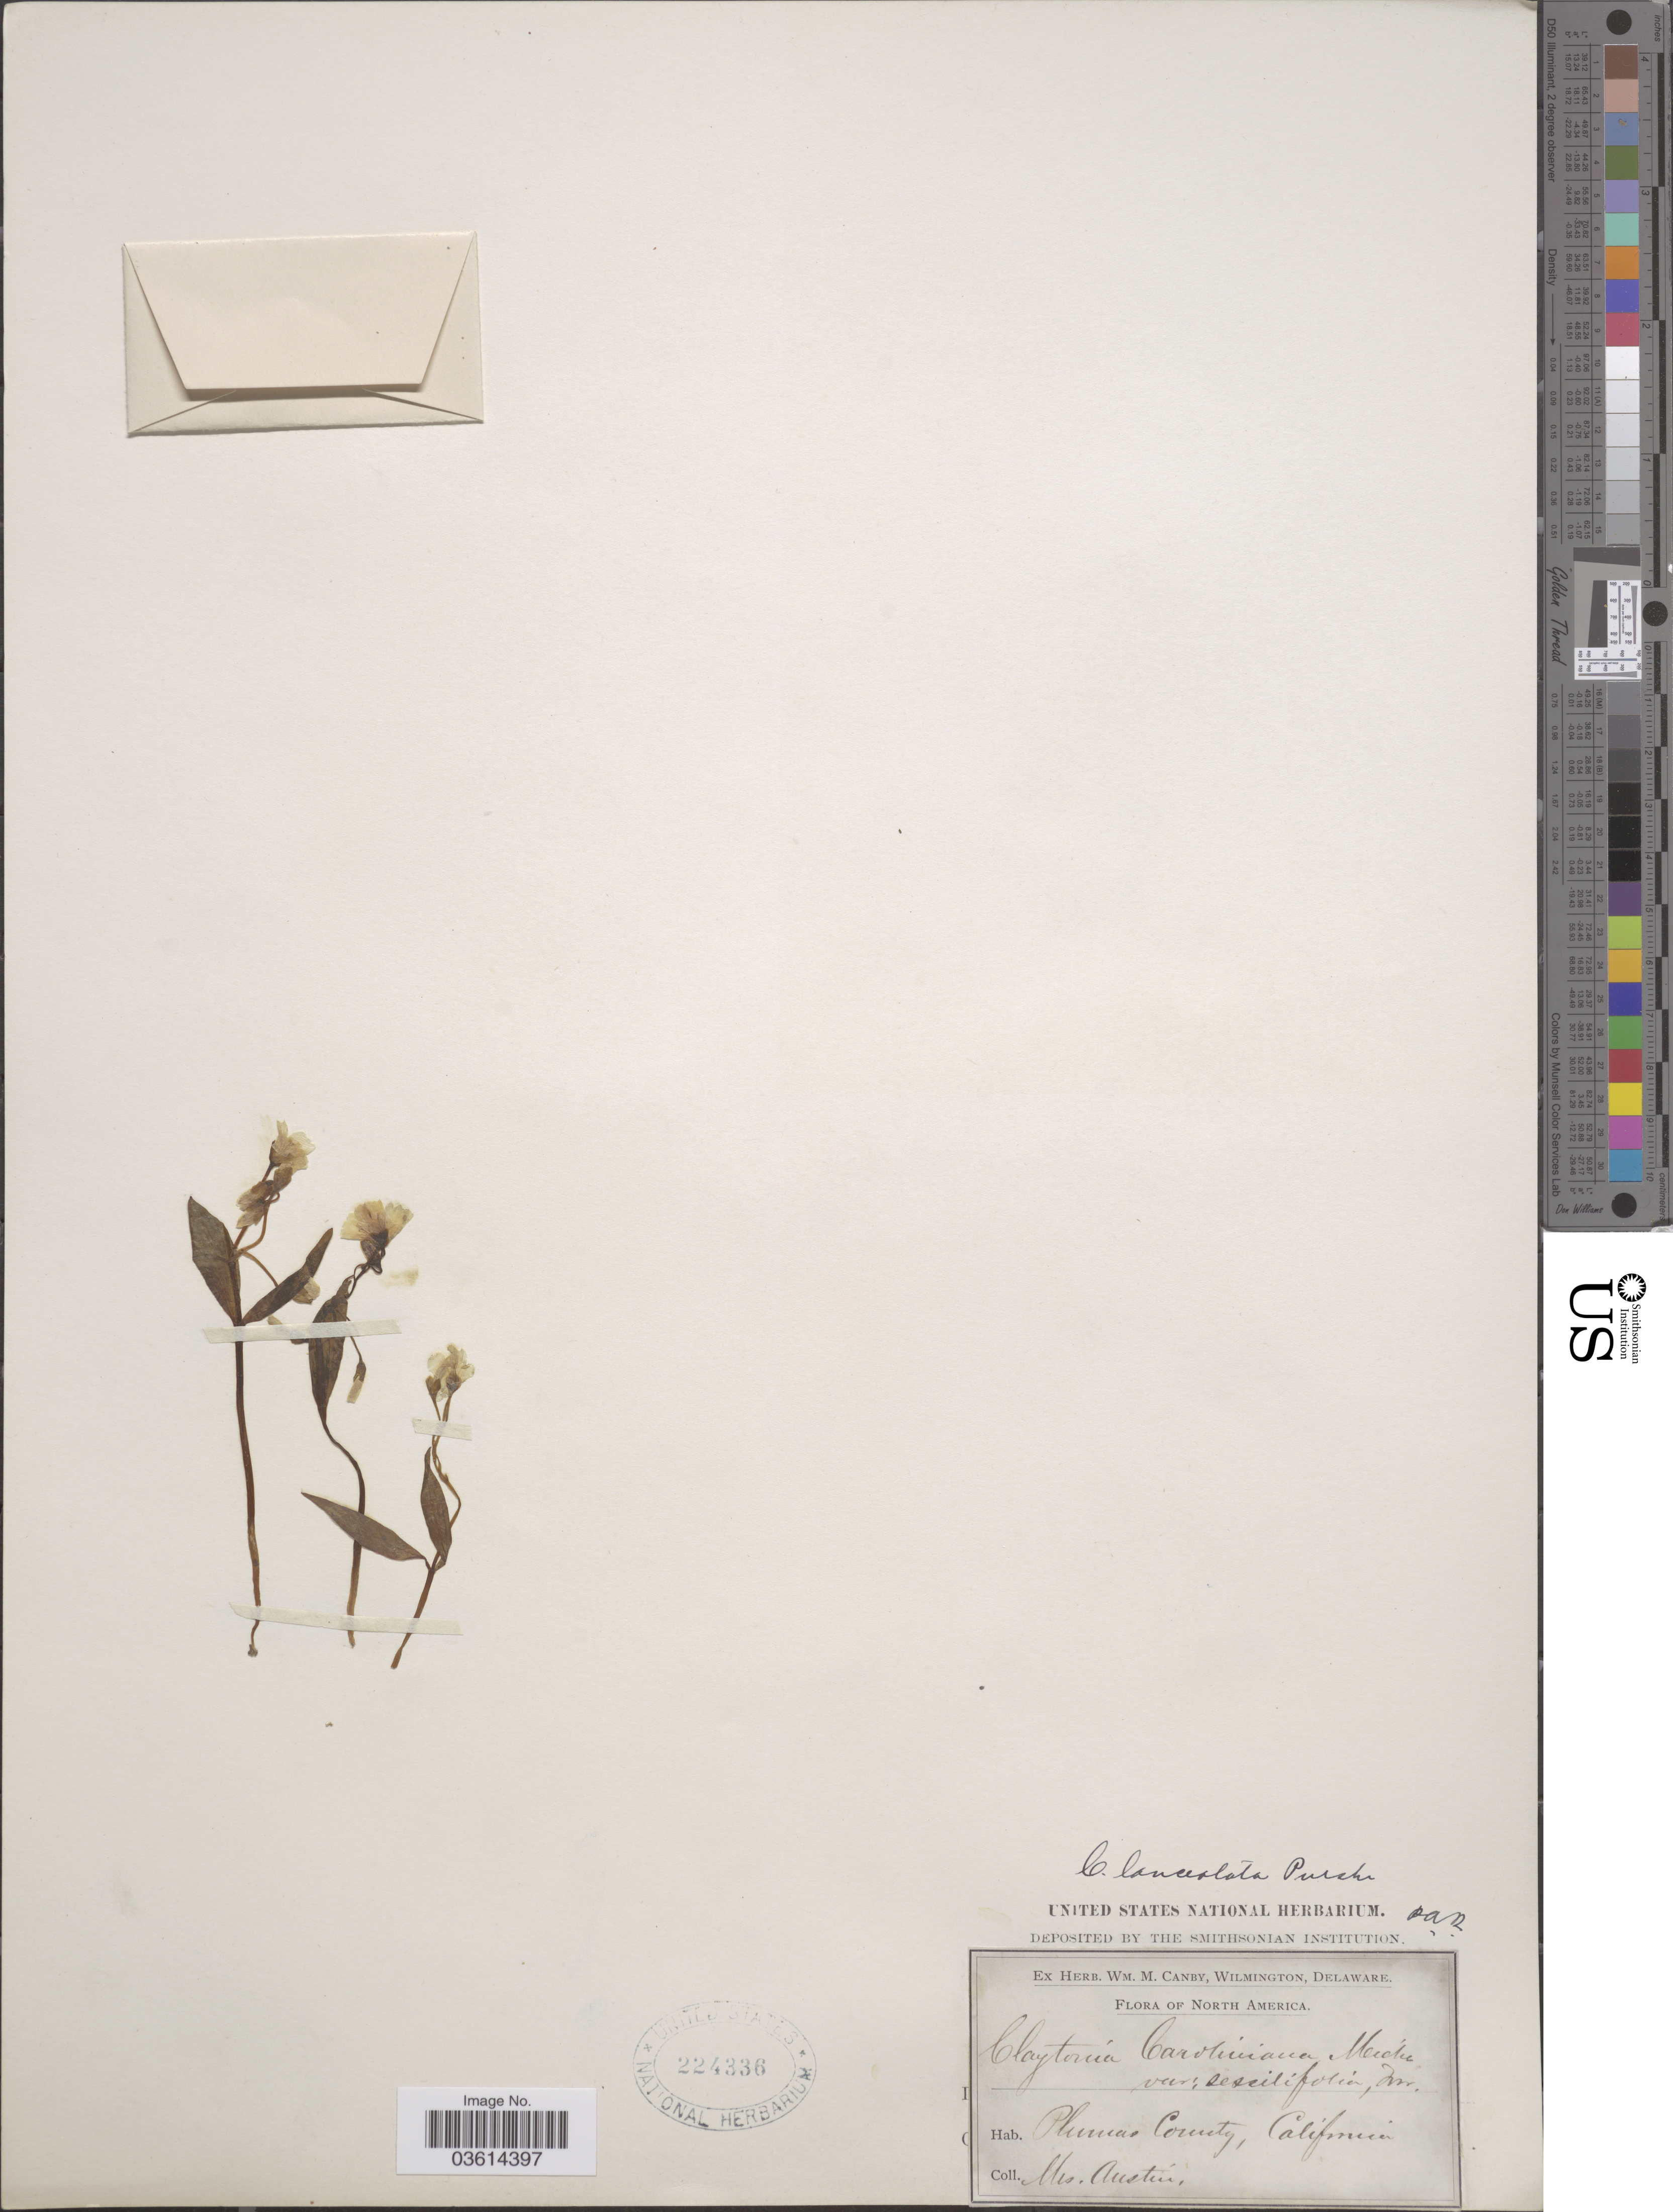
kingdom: Plantae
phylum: Tracheophyta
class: Magnoliopsida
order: Caryophyllales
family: Montiaceae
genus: Claytonia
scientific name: Claytonia lanceolata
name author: Pursh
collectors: Austin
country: United States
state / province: California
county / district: Plumas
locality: Plumas County.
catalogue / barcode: US 224336